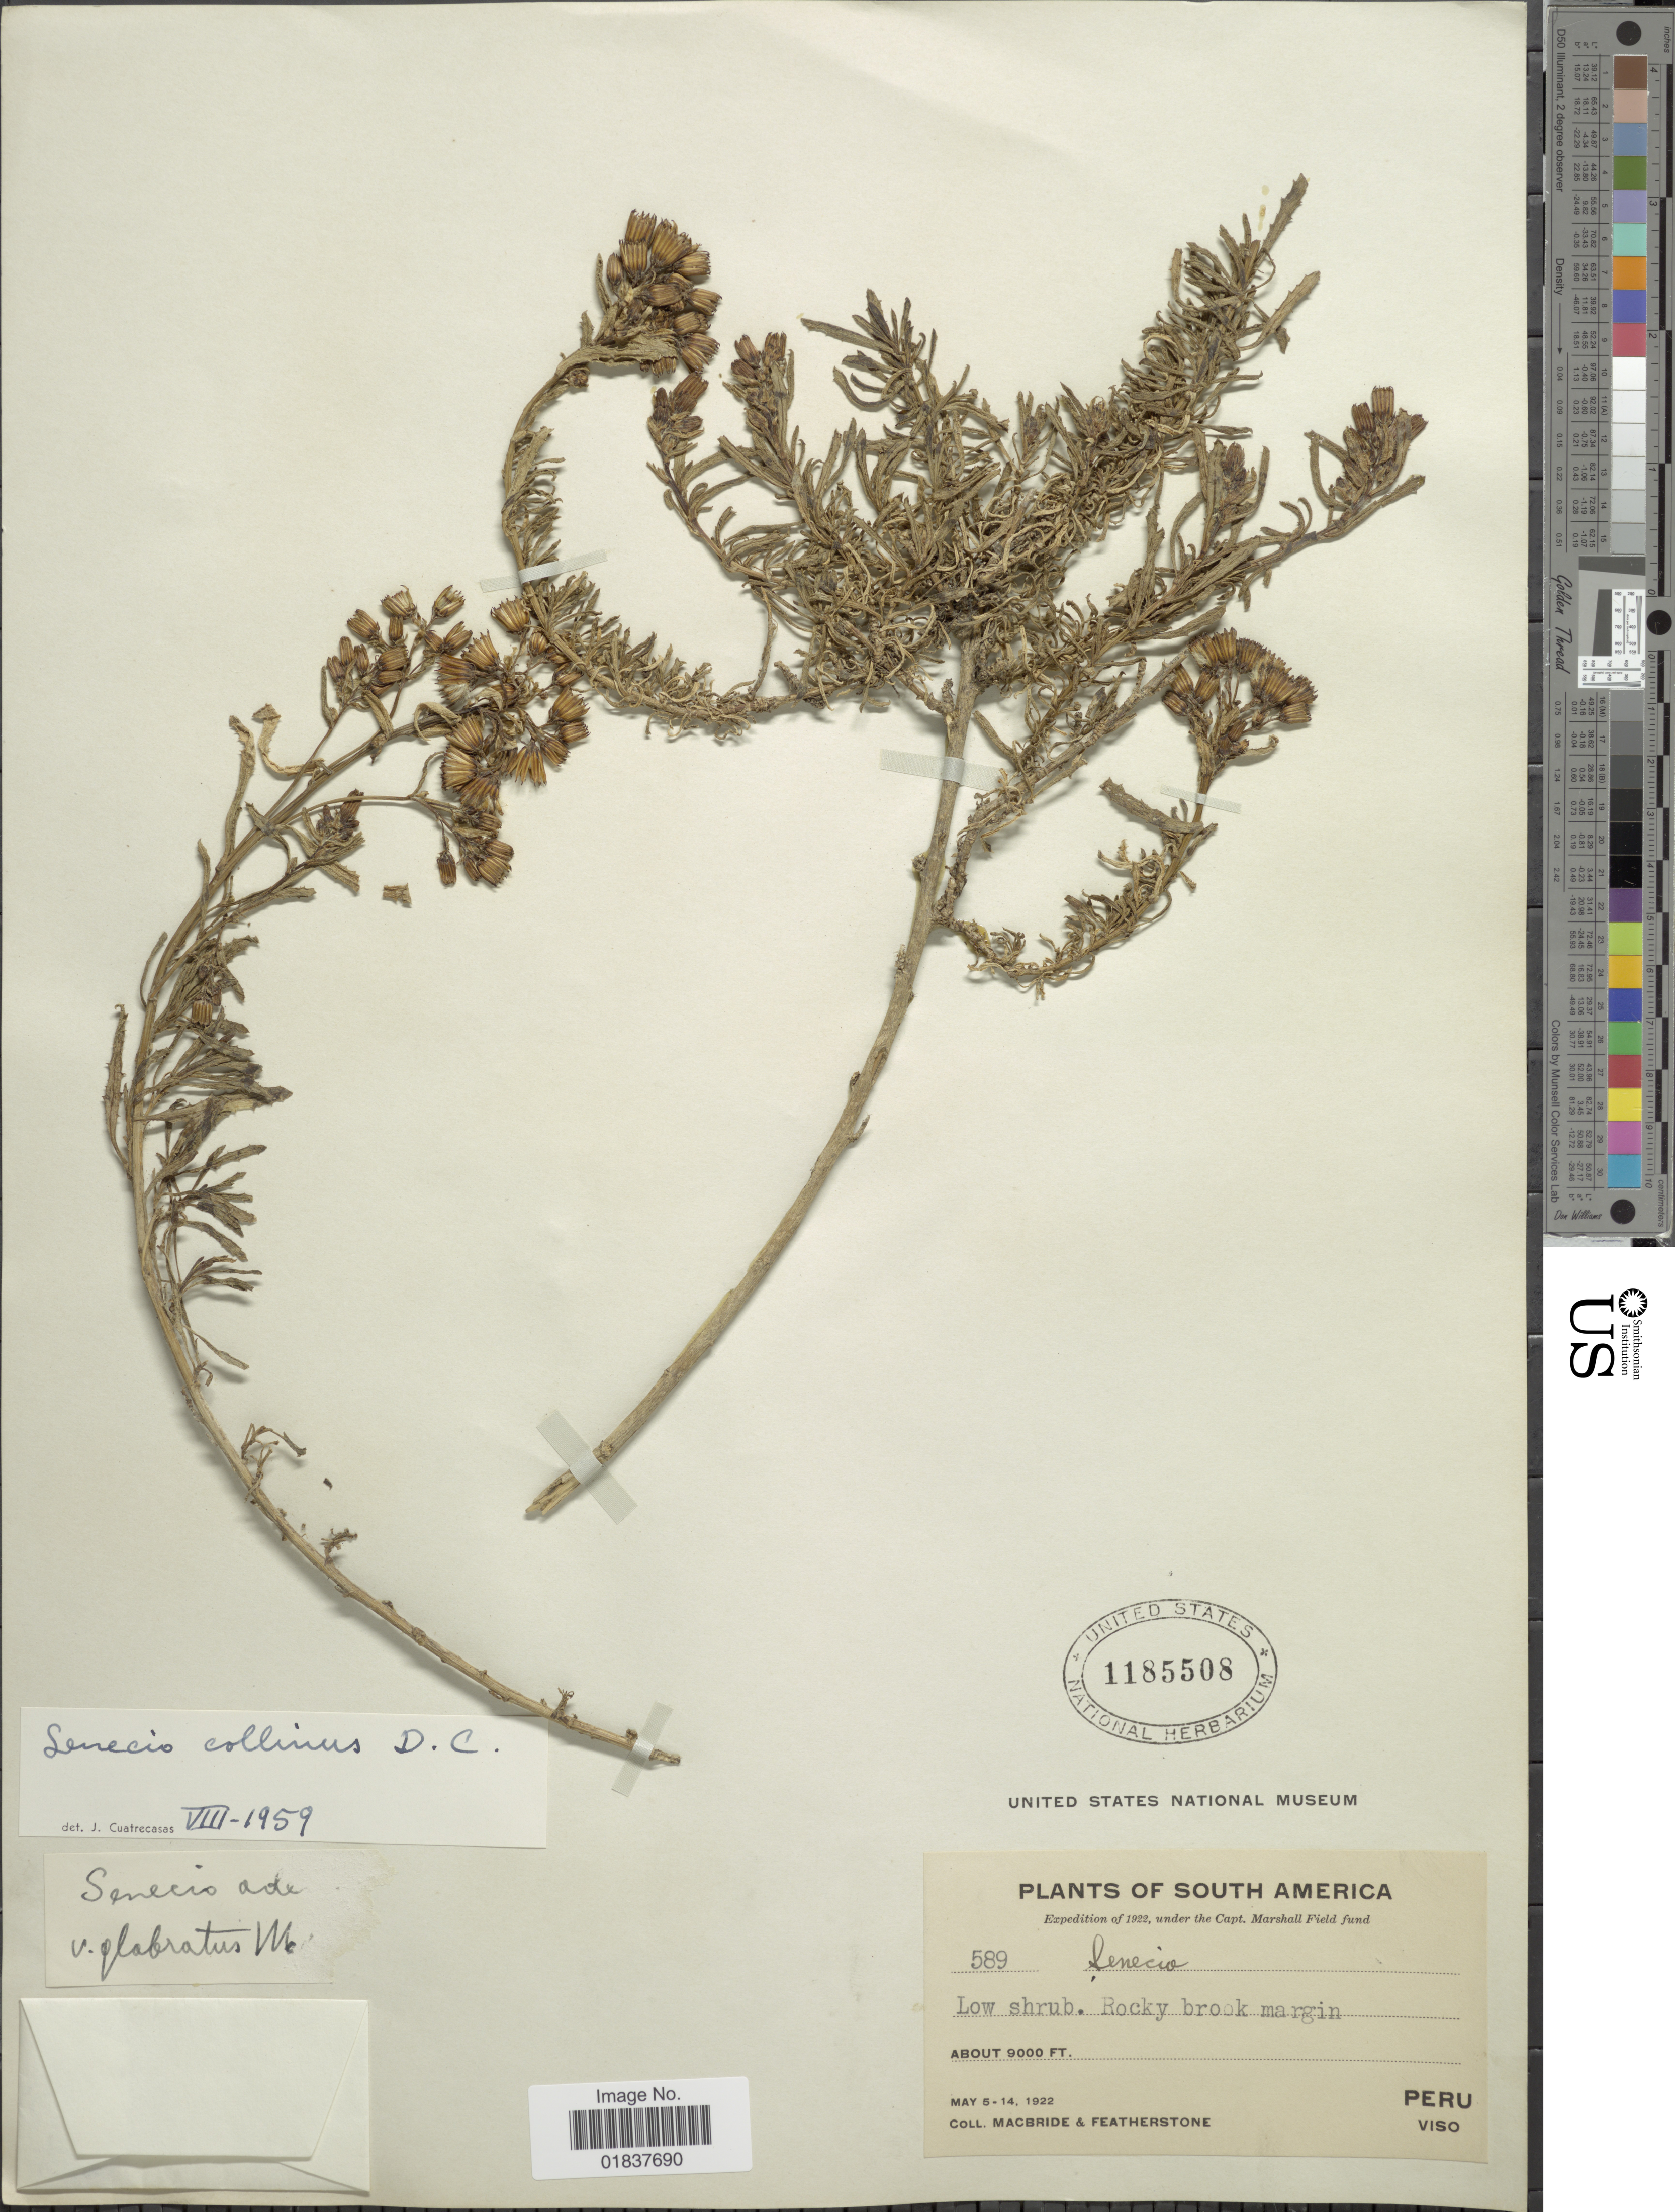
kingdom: Plantae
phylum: Tracheophyta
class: Magnoliopsida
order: Asterales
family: Asteraceae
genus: Senecio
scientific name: Senecio collinus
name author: DC.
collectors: Macbride, -- & -. Featherstone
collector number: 589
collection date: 1922-05-05/1922-05-14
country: Peru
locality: South America, Viso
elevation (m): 2743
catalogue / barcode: US 1185508